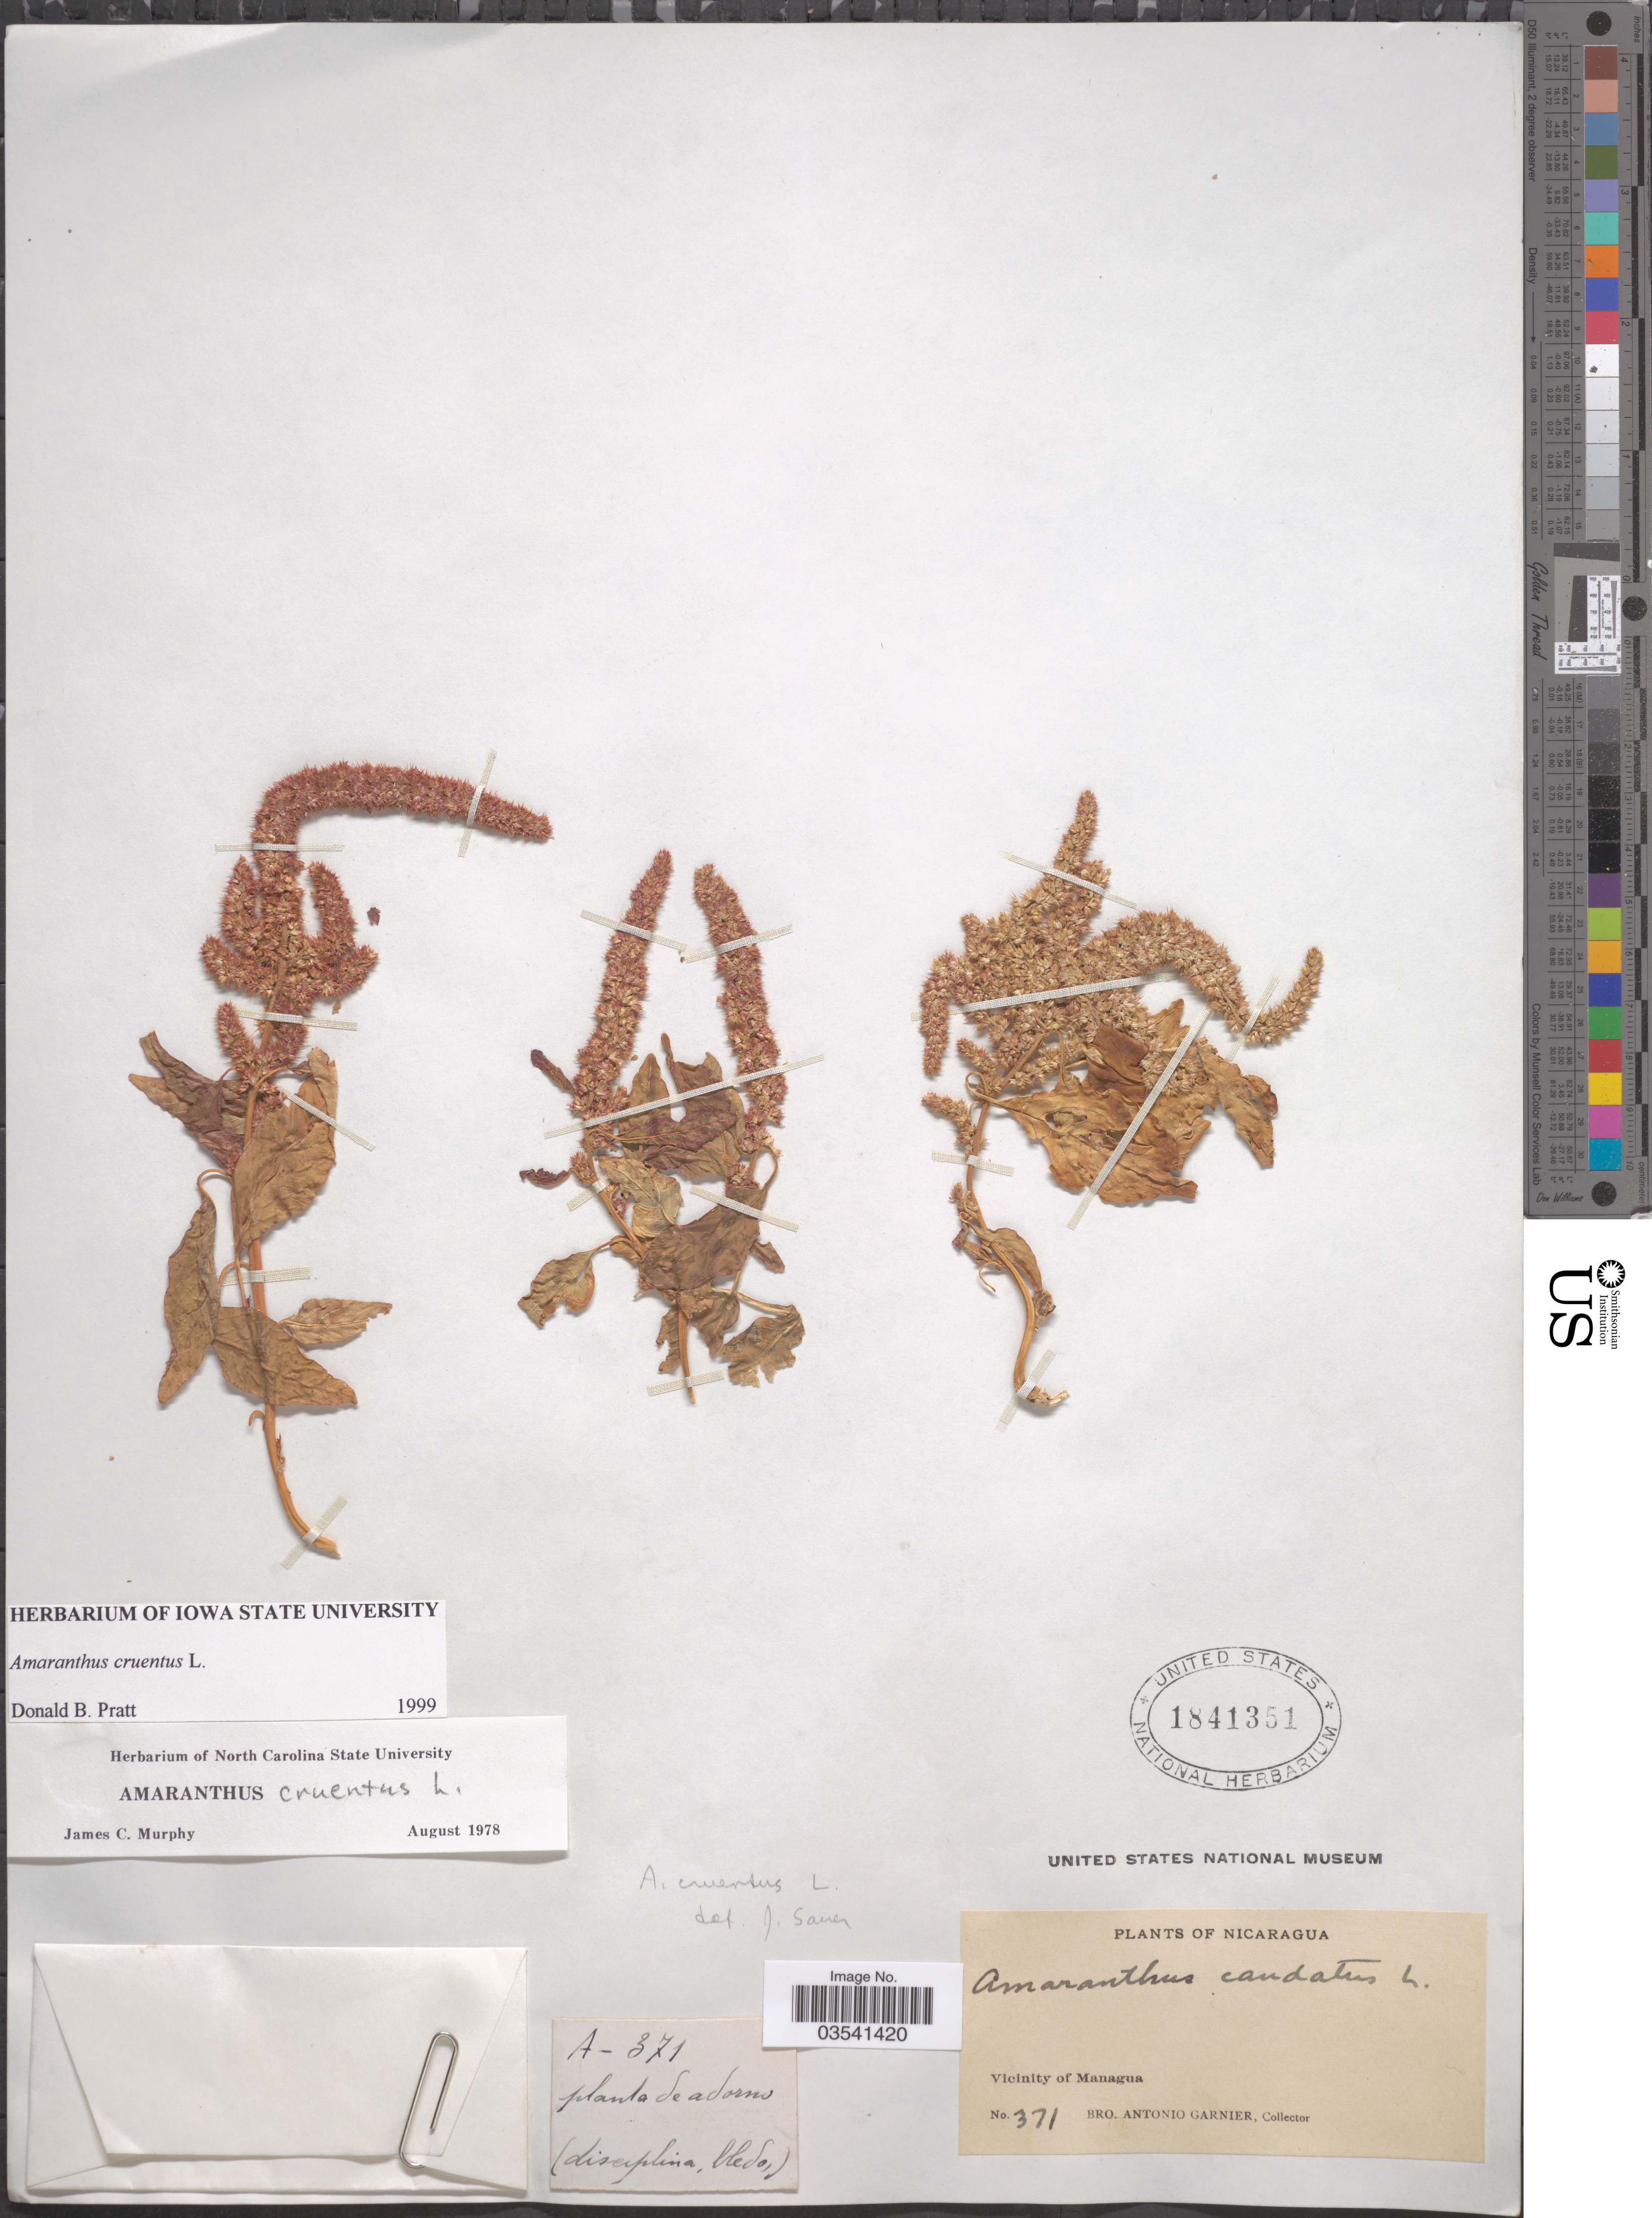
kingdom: Plantae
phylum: Tracheophyta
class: Magnoliopsida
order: Caryophyllales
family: Amaranthaceae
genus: Amaranthus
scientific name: Amaranthus cruentus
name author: L.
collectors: Bro. A. Garnier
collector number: A-371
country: Nicaragua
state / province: Managua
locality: Vicinity of Managua.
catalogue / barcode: US 1841351